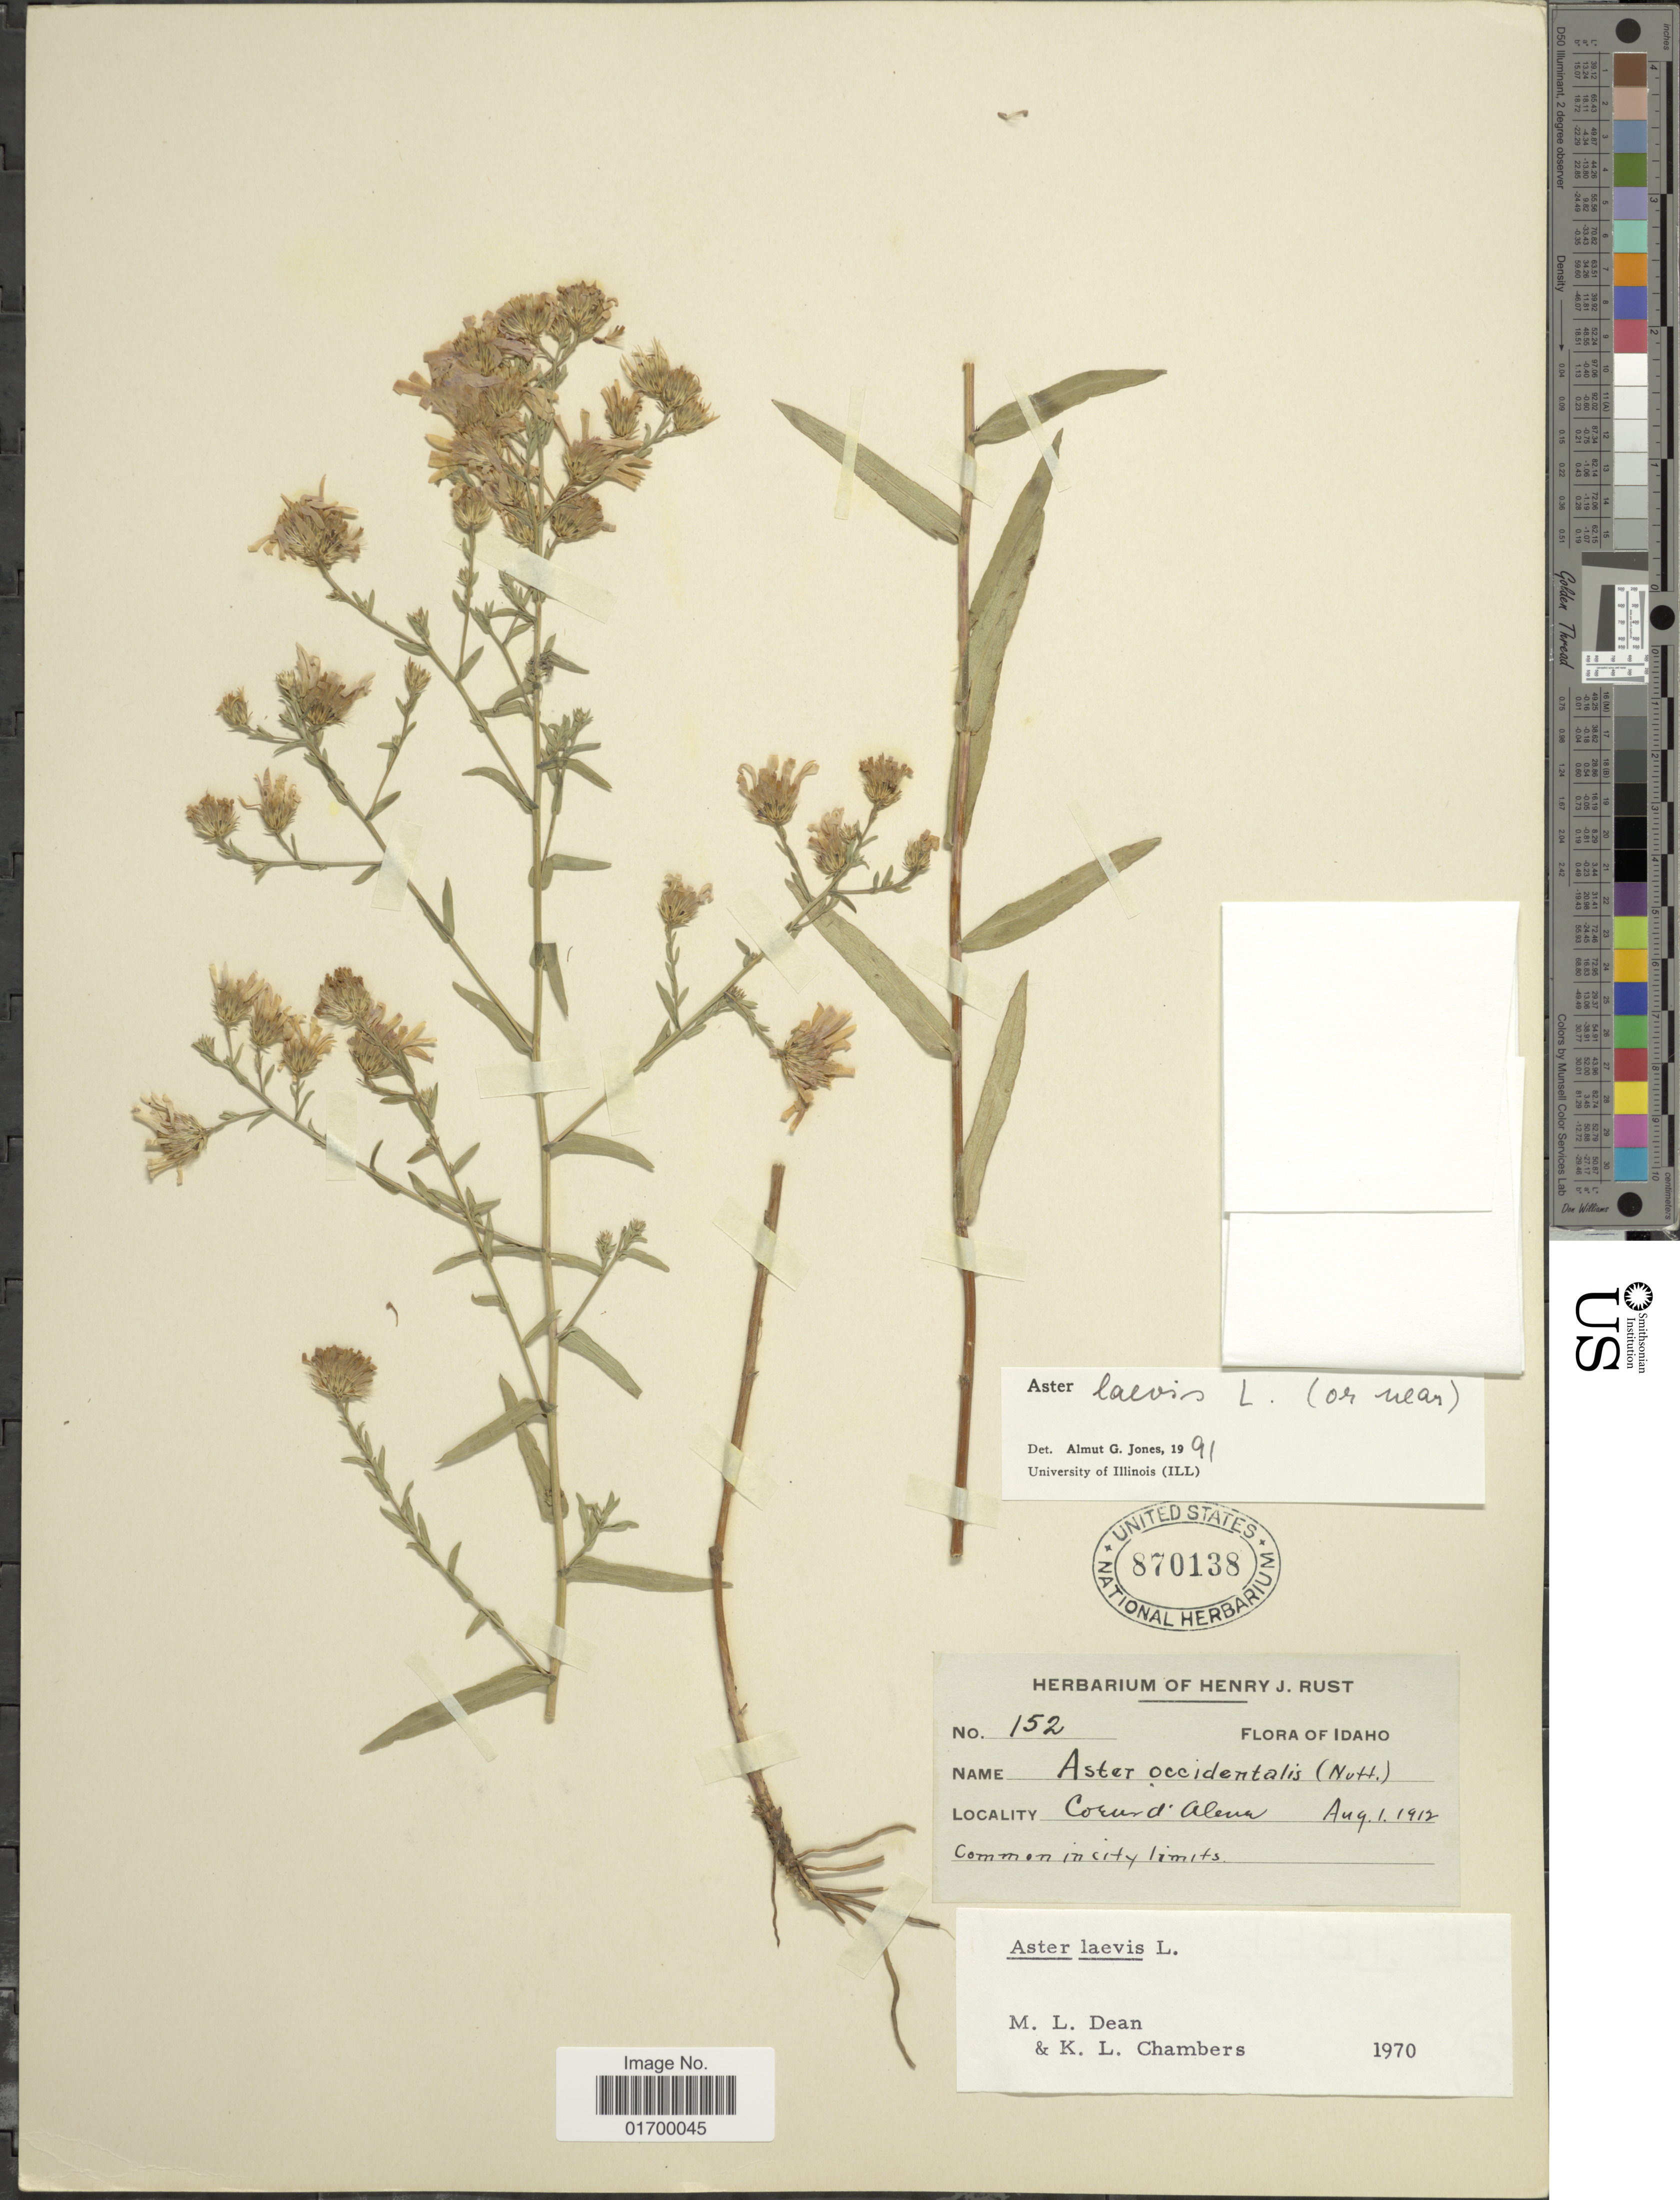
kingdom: Plantae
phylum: Tracheophyta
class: Magnoliopsida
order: Asterales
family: Asteraceae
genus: Symphyotrichum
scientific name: Symphyotrichum laeve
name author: (L.) Á. Löve & D. Löve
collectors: ex herb. Henry J. Rust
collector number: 152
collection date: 1912-08-01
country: United States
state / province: Idaho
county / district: Kootenai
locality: Coeur d'Alene, common in city limits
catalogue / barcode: US 870138